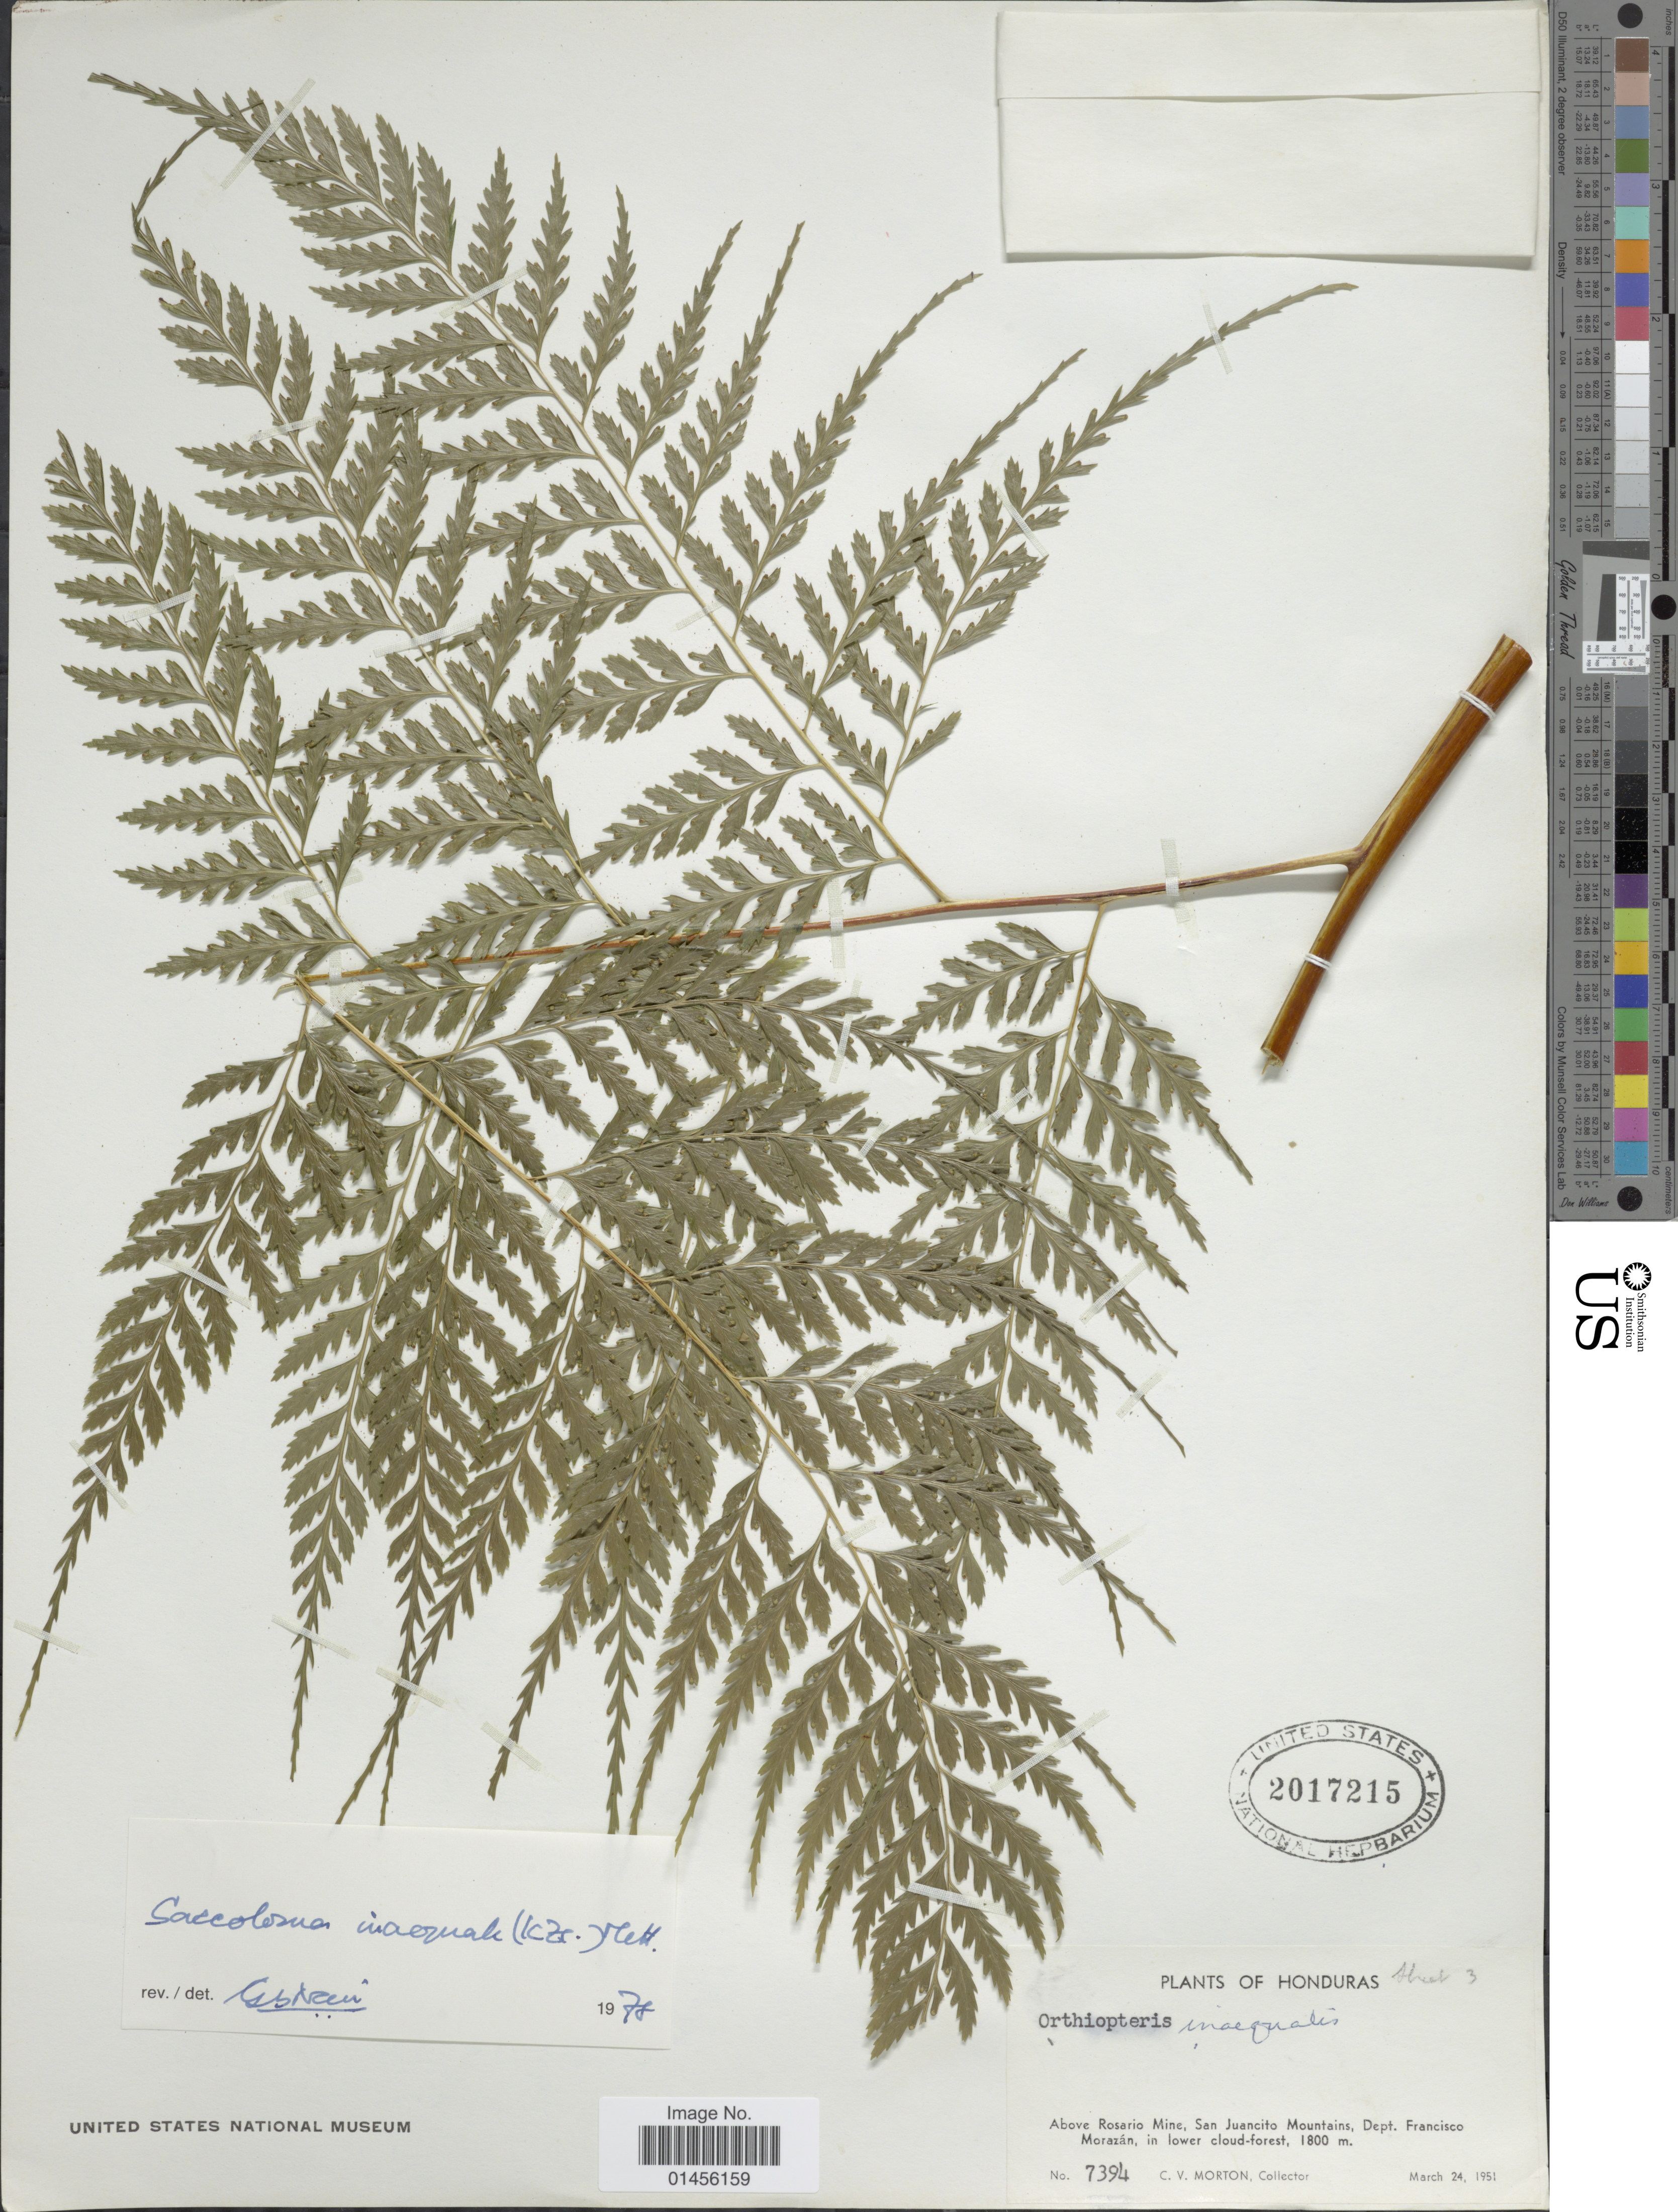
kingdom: Plantae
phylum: Tracheophyta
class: Polypodiopsida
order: Polypodiales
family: Saccolomataceae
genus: Saccoloma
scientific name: Saccoloma inaequale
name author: (Kunze) Mett.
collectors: C. V. Morton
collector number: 7394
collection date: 1951-03-24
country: Honduras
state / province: Fco. Morazán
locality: Above Rosario Mine, San Juancito Mountains, Dept. Francisco Morazán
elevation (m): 1800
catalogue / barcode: US 2017215